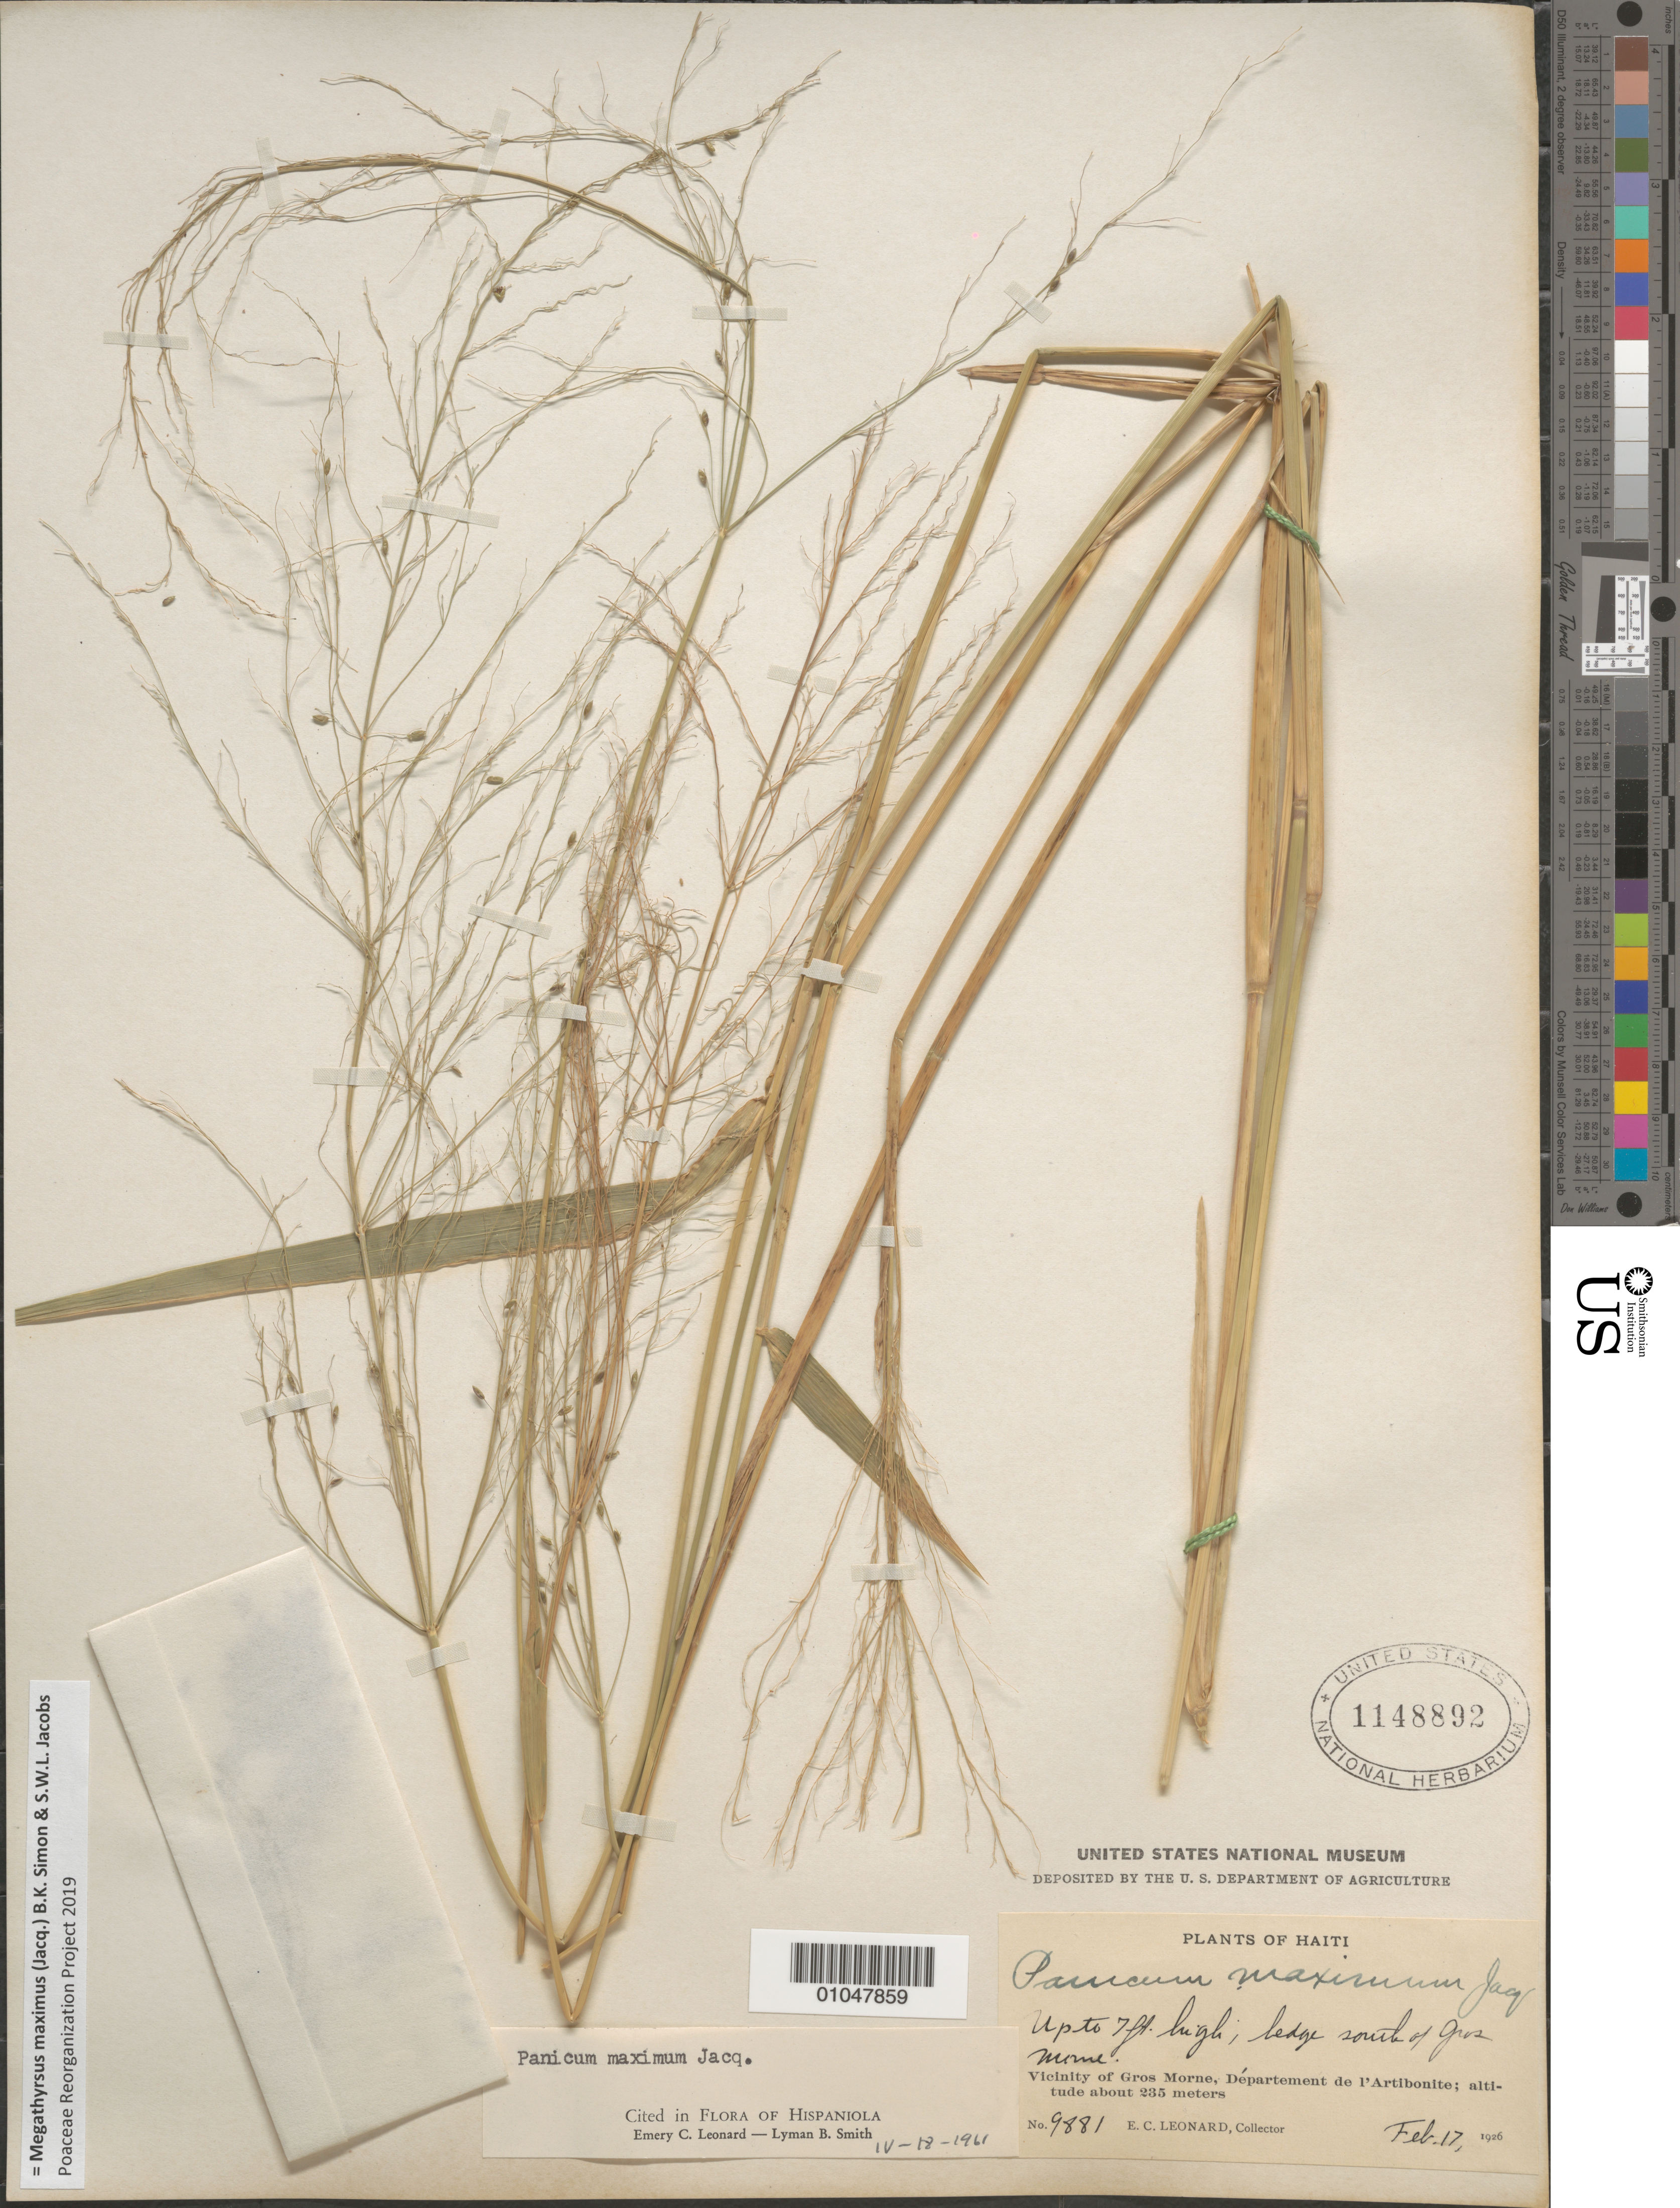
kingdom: Plantae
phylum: Tracheophyta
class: Liliopsida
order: Poales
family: Poaceae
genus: Panicum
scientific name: Panicum maximum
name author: Jacq.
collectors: E. C. Leonard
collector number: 9881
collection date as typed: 17 Feb 1926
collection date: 1926-02-17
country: Haiti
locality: Vic of Gros Morne. Dept de l'Artibonite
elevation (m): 235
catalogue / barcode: US 1148892